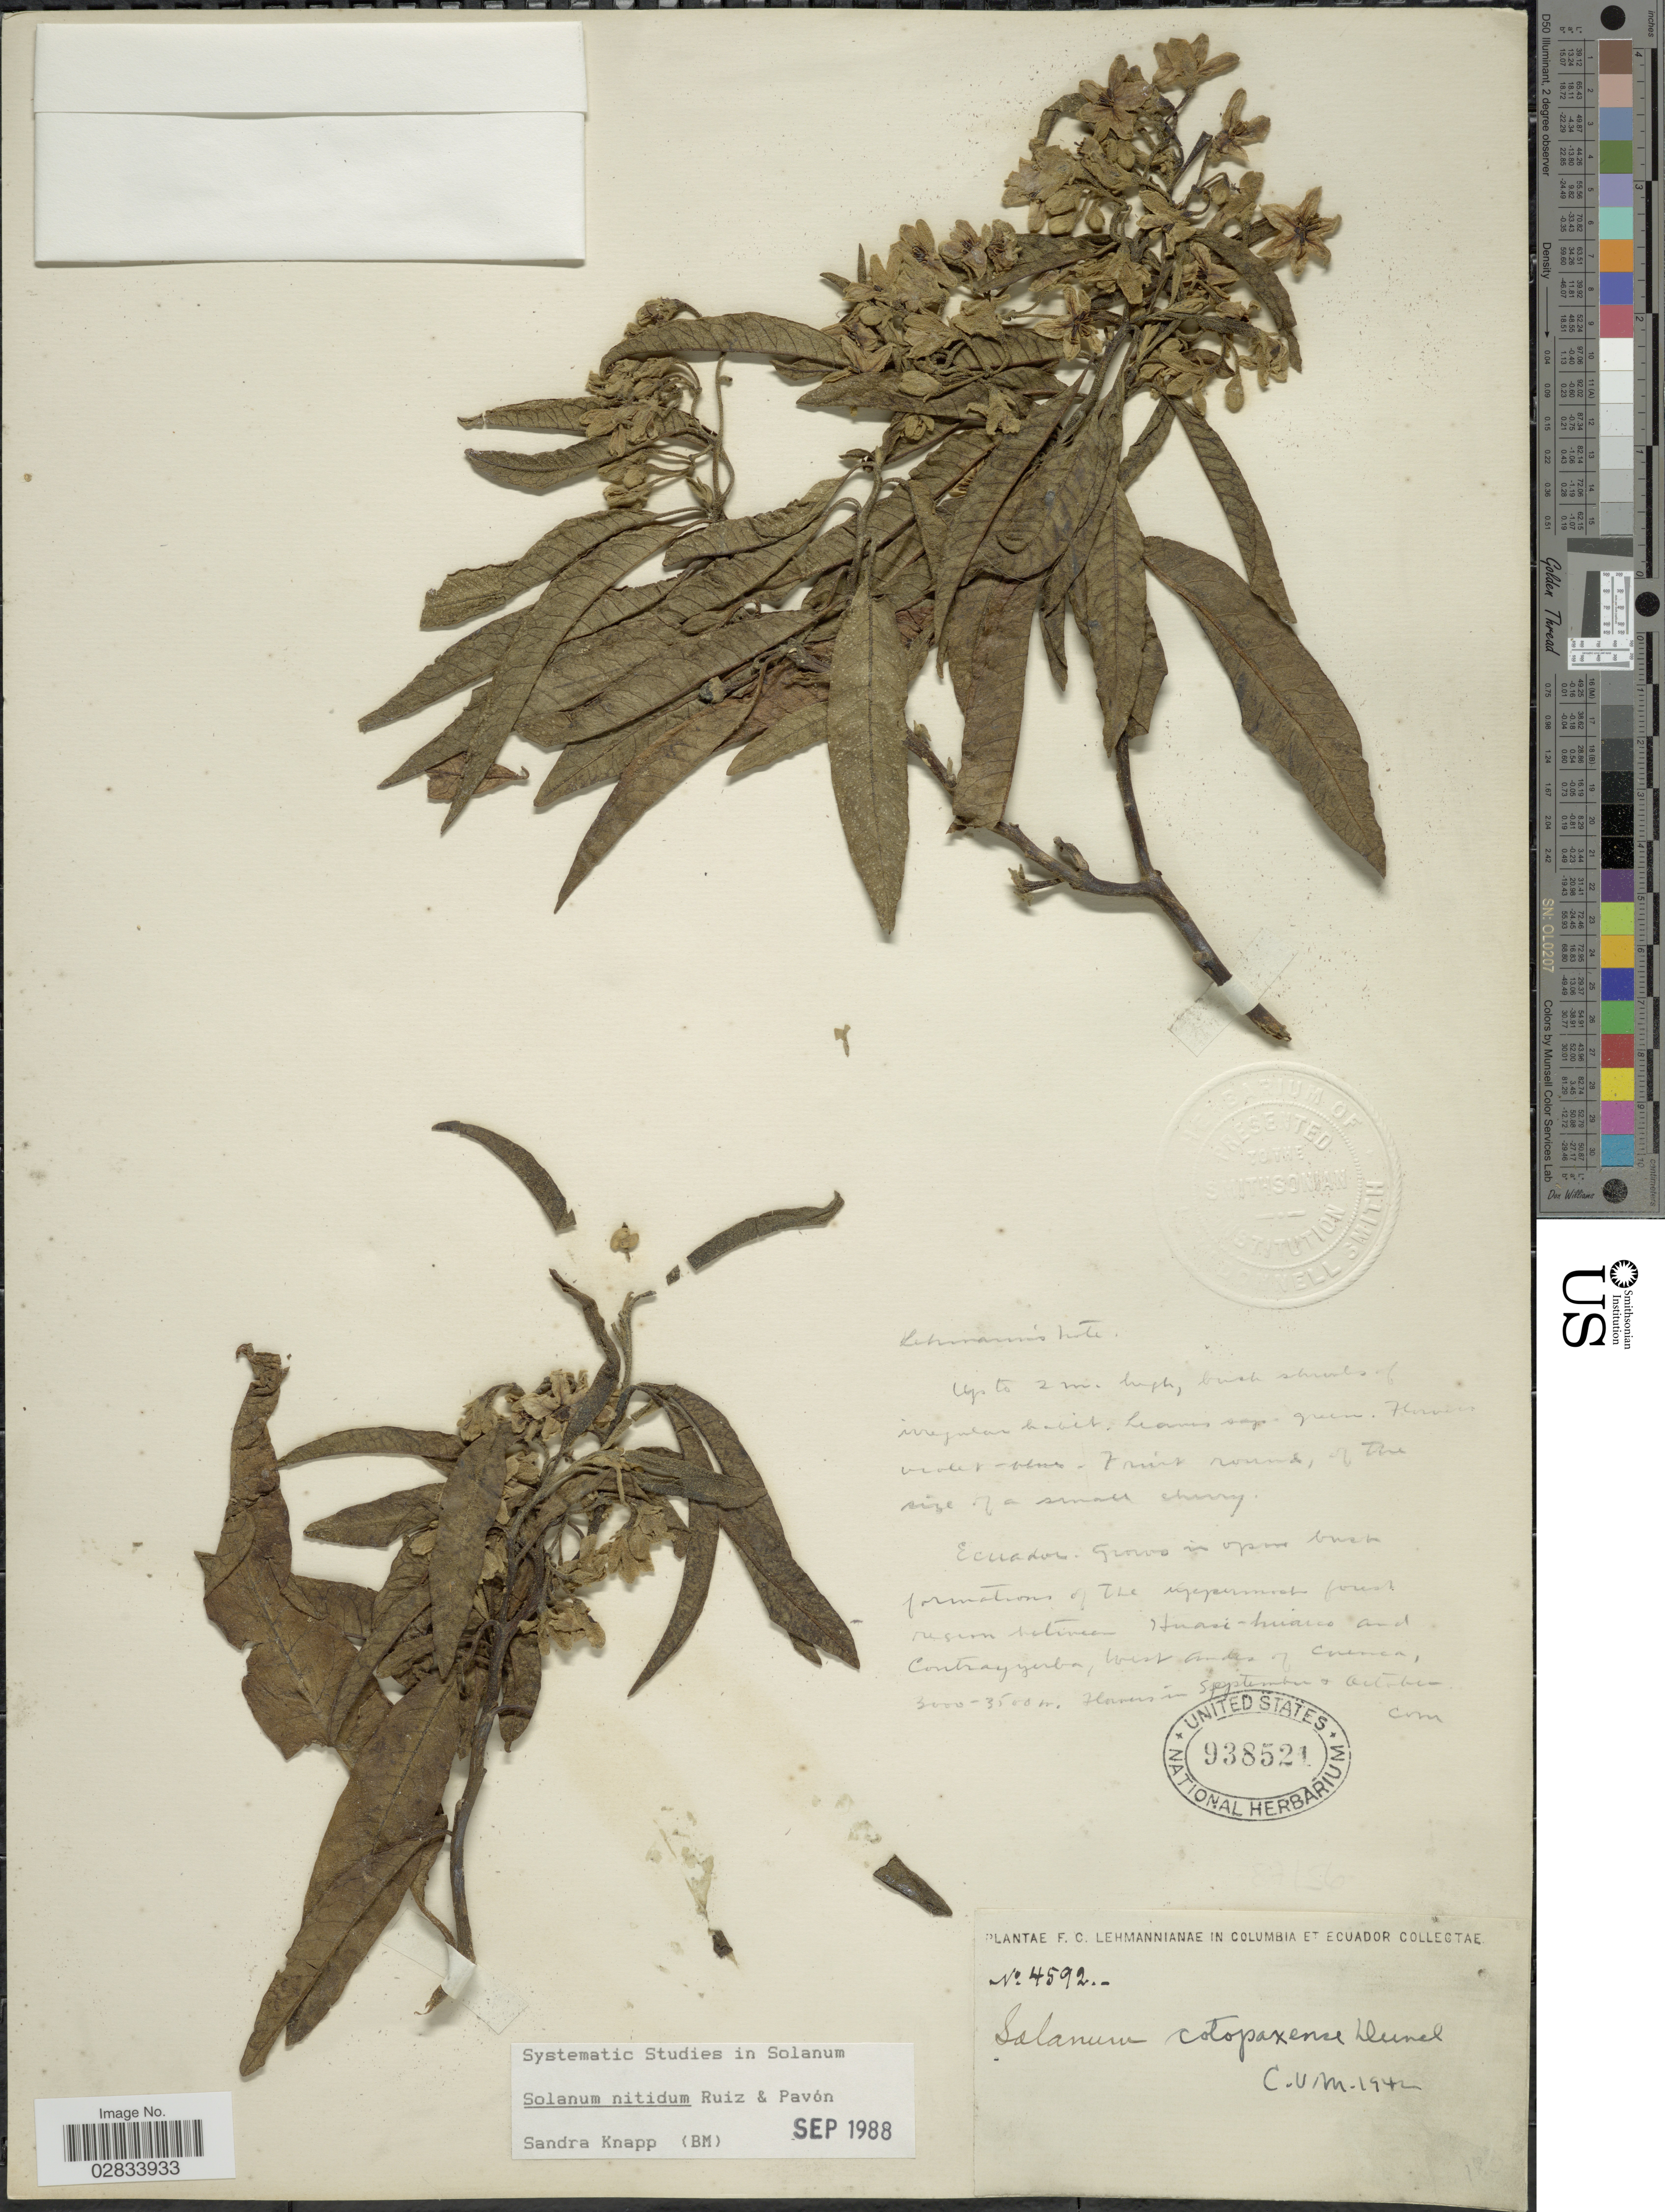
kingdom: Plantae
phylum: Tracheophyta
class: Magnoliopsida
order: Solanales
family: Solanaceae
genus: Solanum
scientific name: Solanum nitidum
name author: Ruiz & Pav.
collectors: F. C. Lehmann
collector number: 4592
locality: In Columbia et Ecuador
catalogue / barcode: US 938521